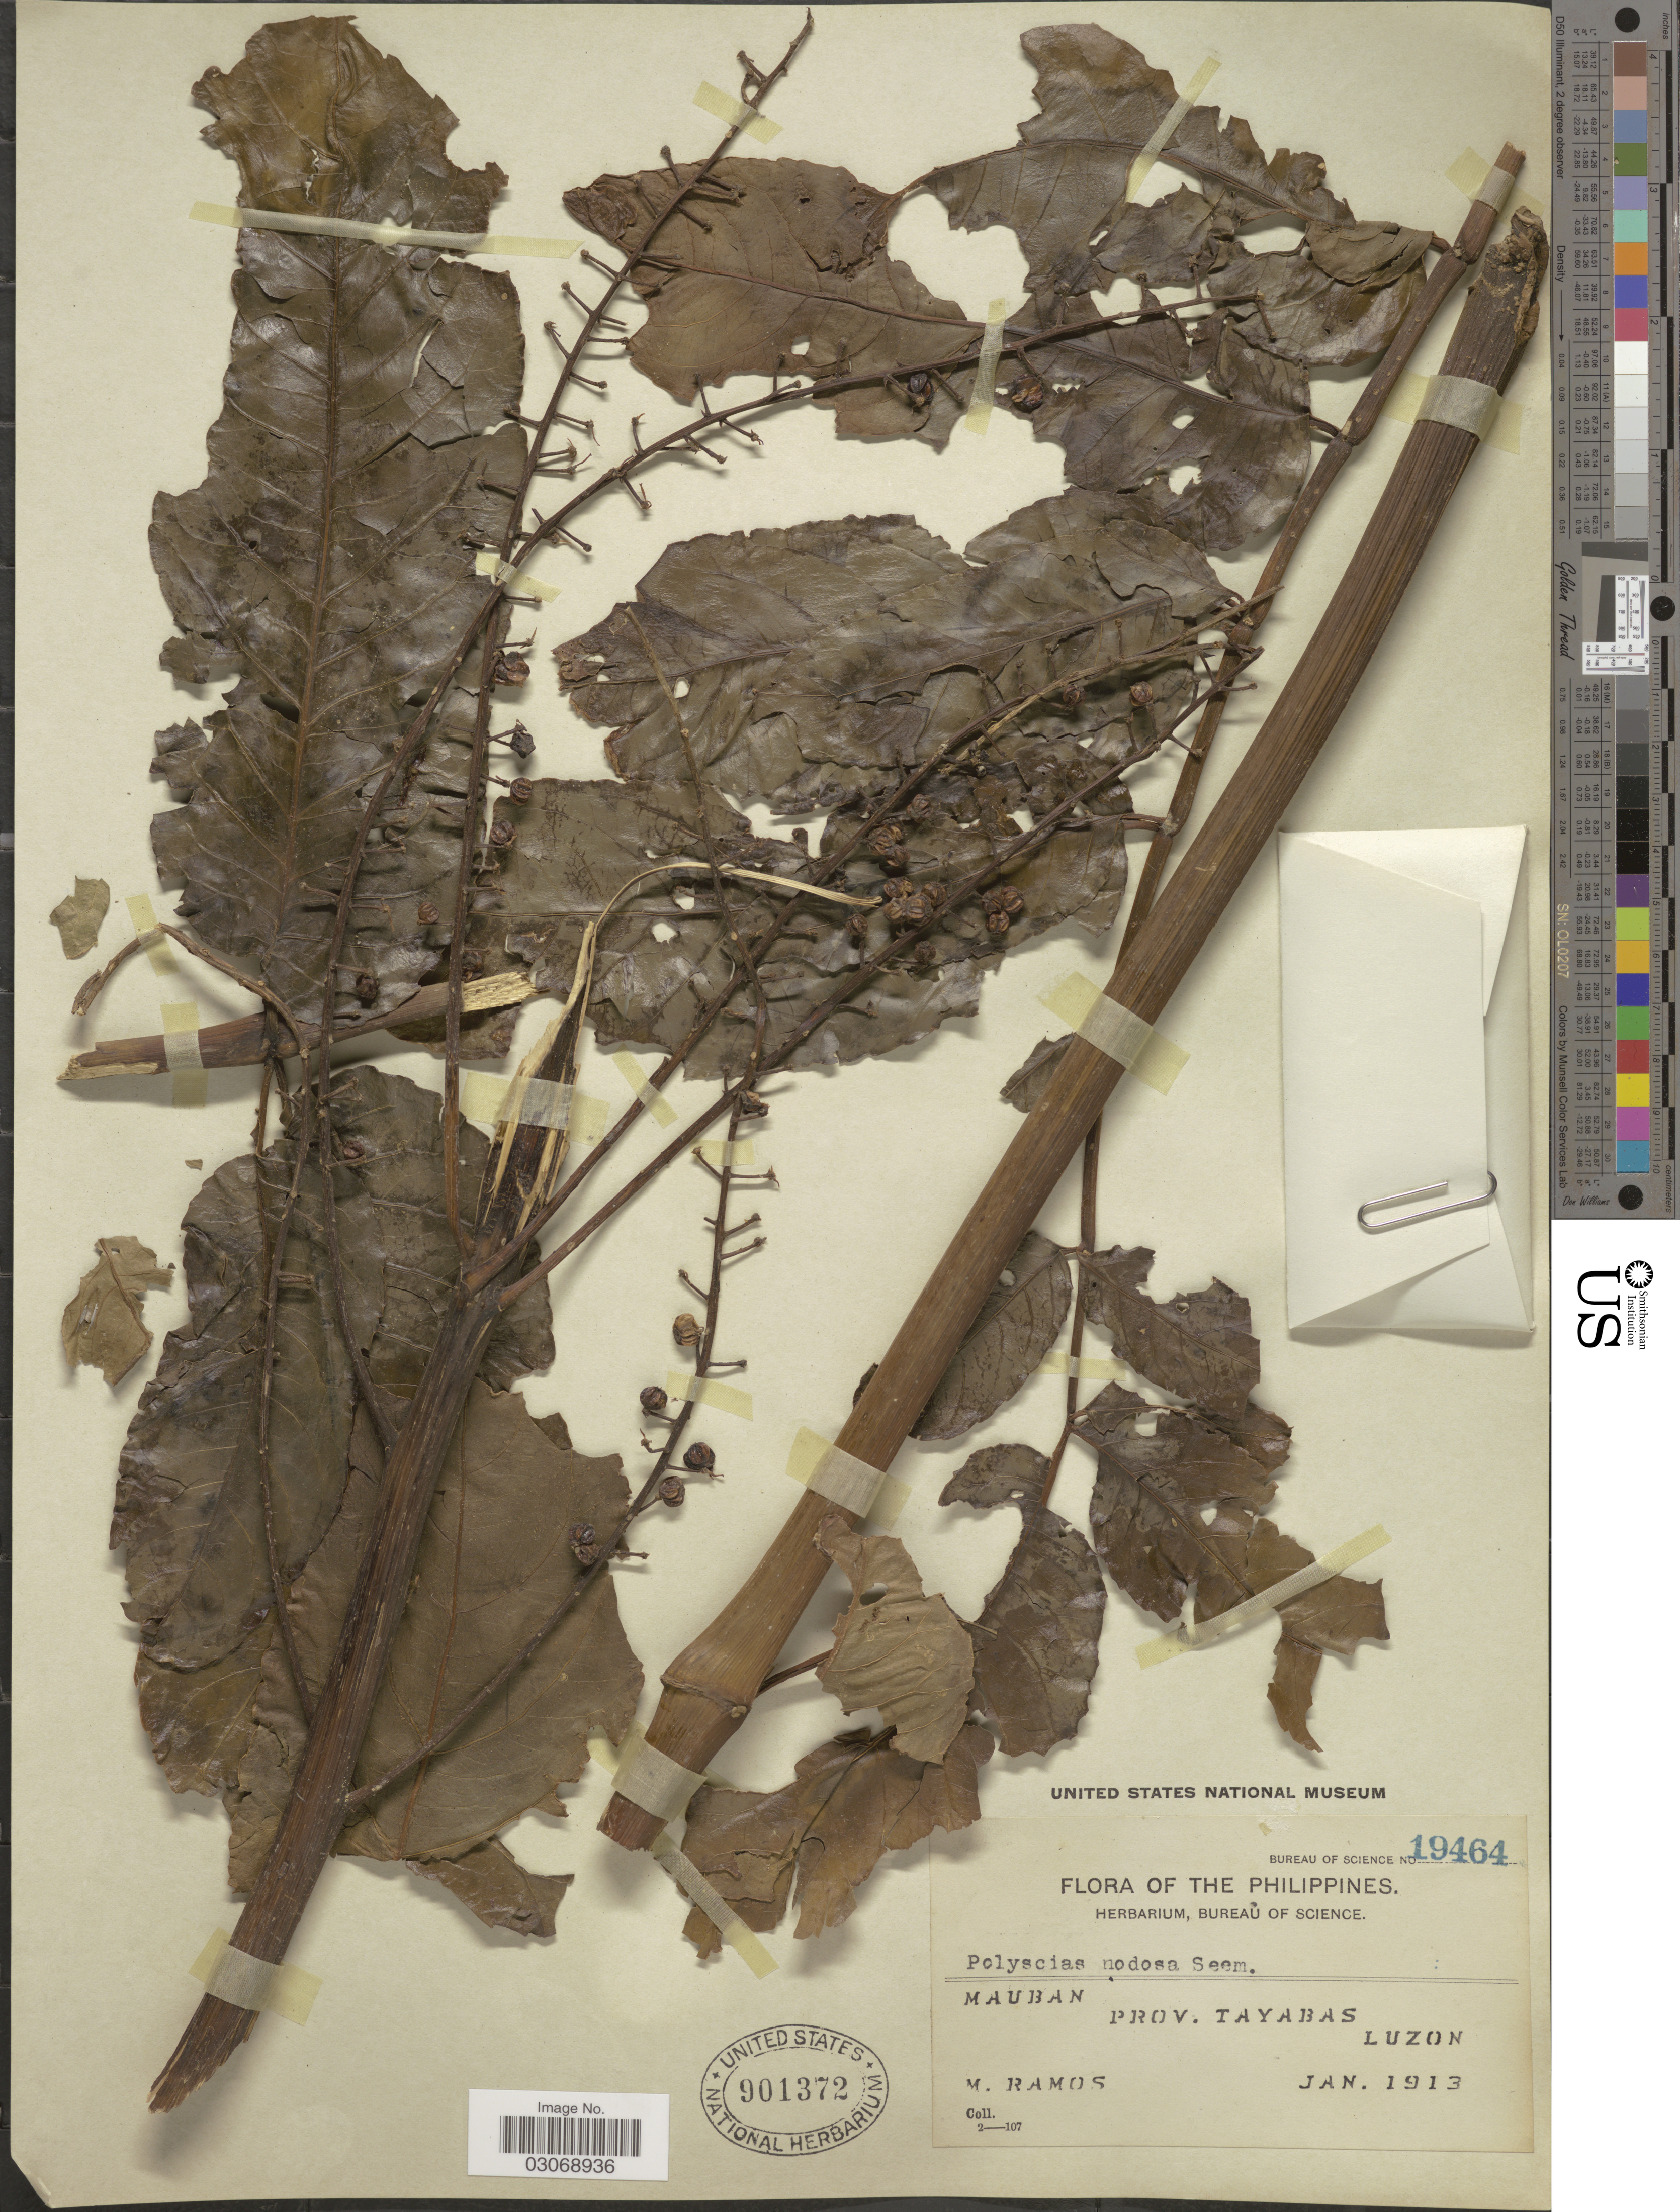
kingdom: Plantae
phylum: Tracheophyta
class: Magnoliopsida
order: Apiales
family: Araliaceae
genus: Polyscias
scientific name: Polyscias nodosa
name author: (Blume) Seem.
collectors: M. Ramos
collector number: Bureau of Science 19464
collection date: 1913-01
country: Philippines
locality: Mauban. Prov. Tayabas. Luzon.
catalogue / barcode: US 901372